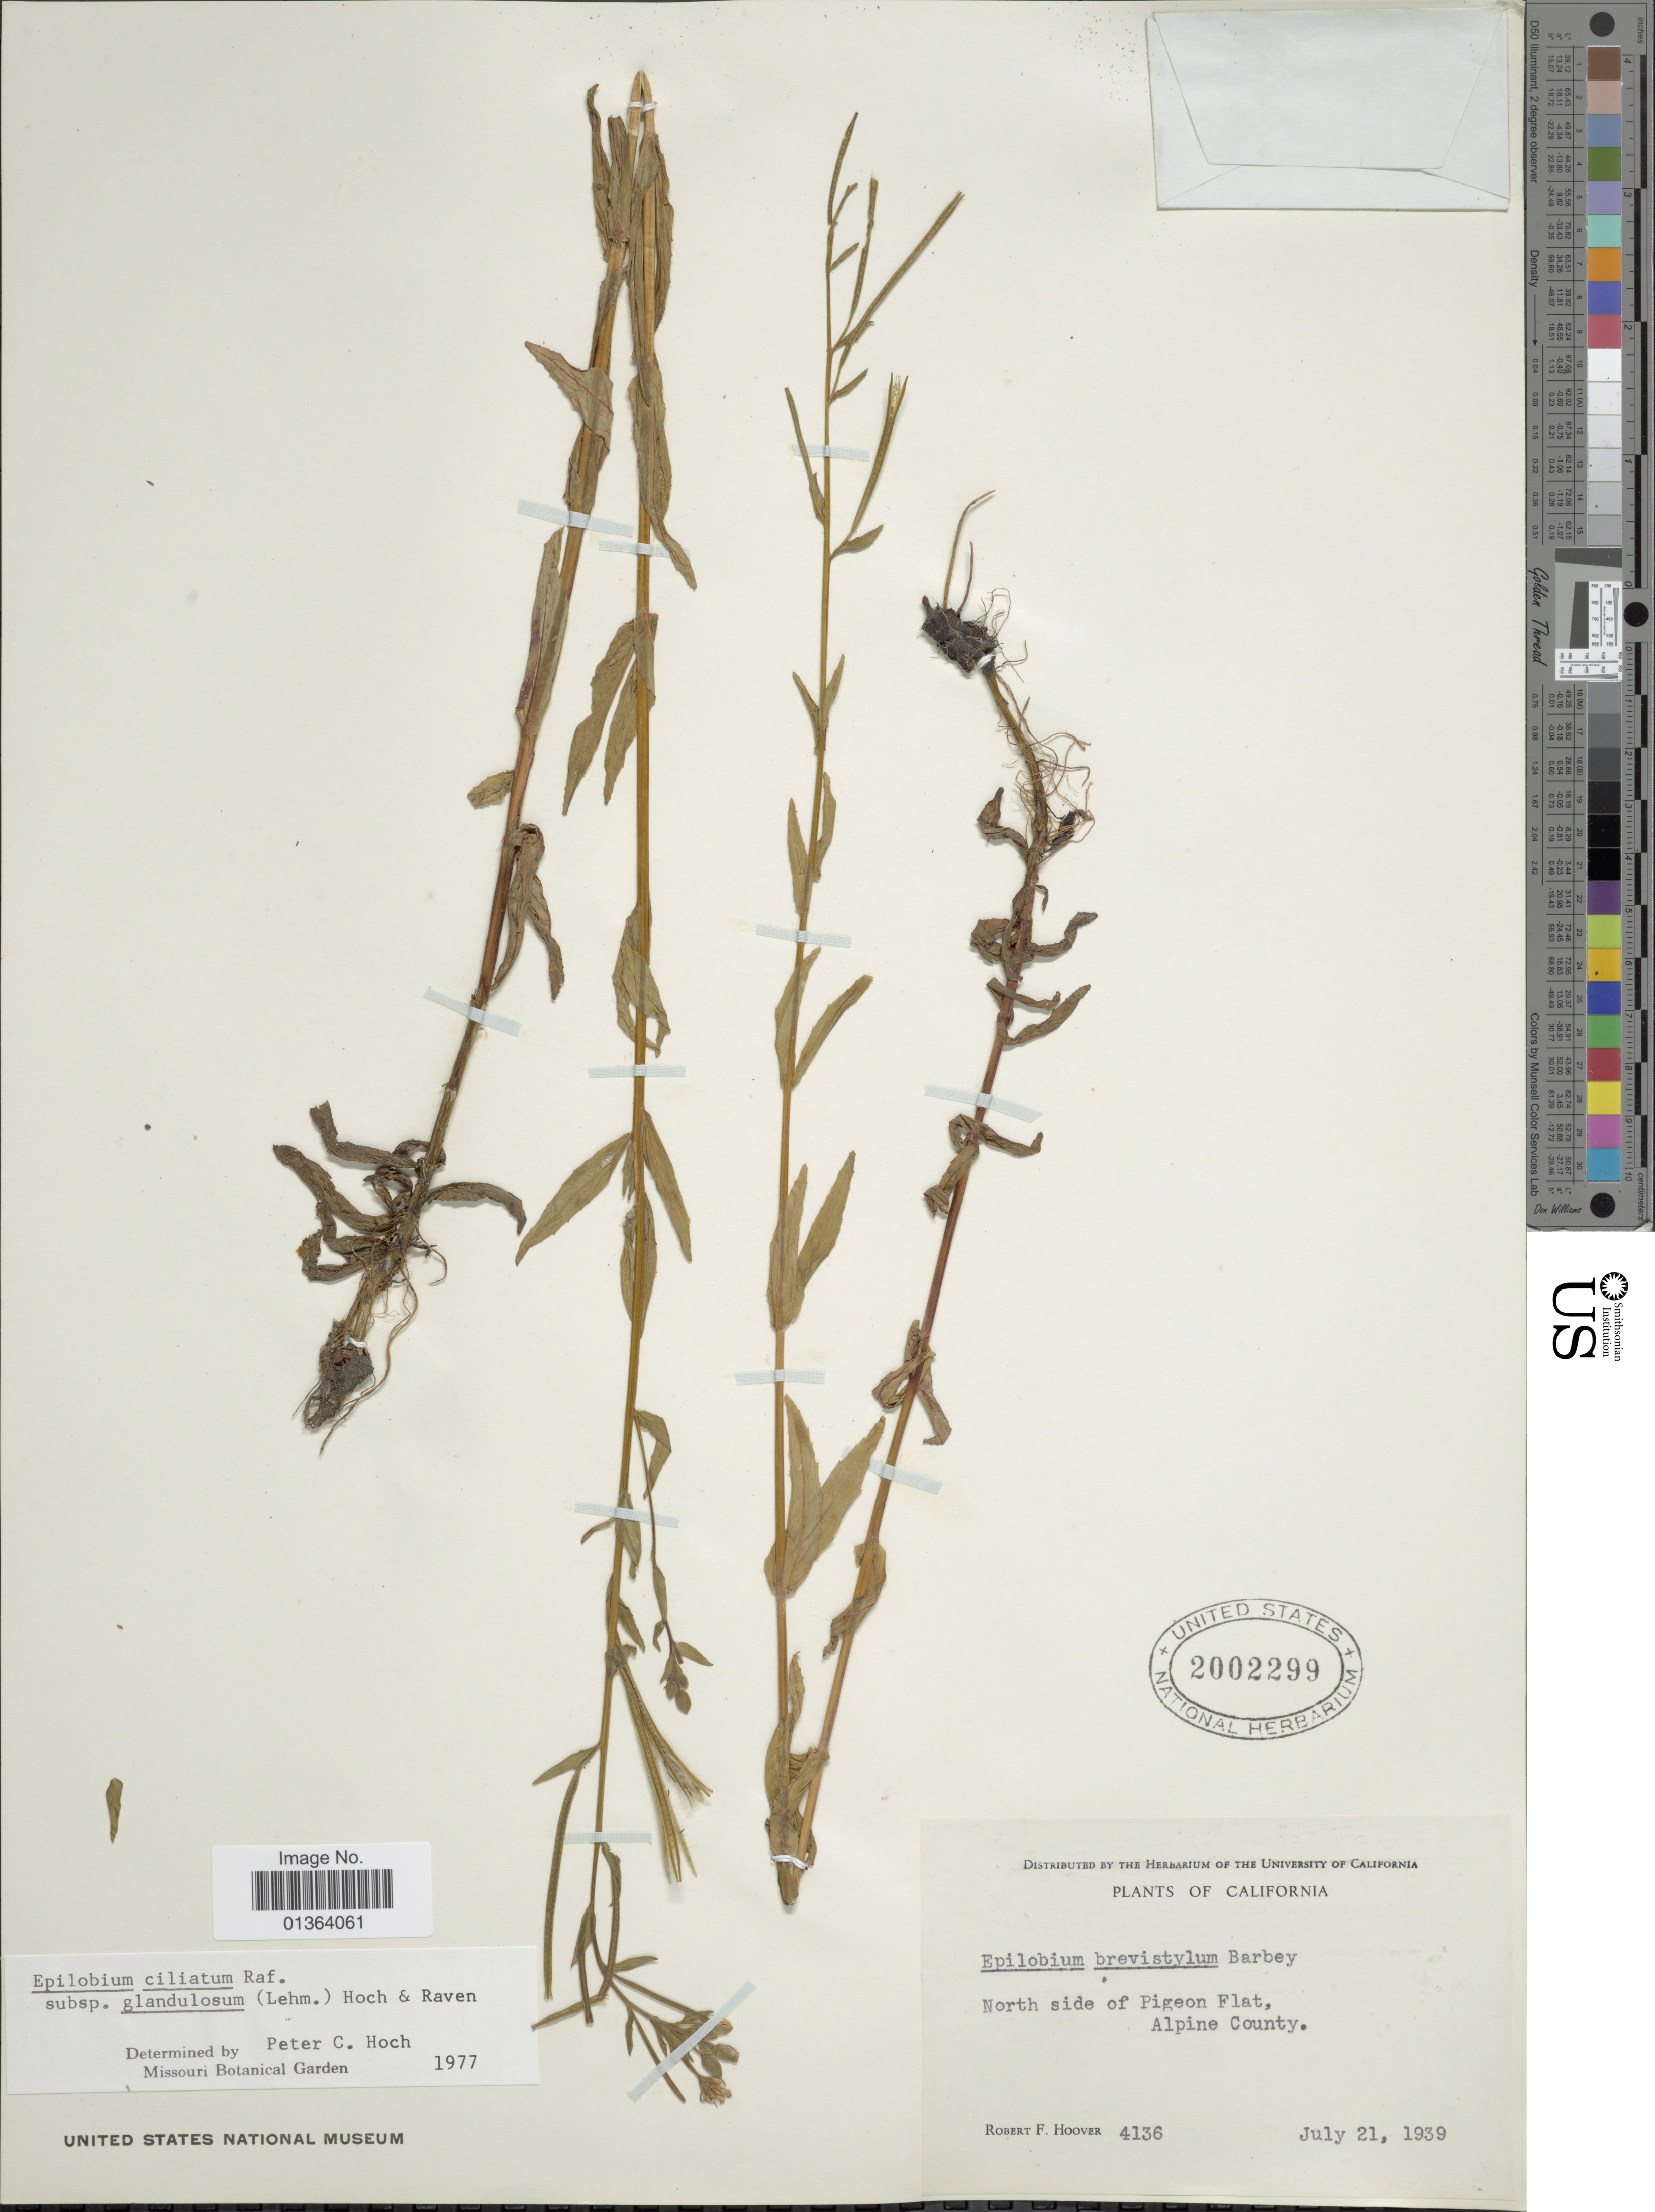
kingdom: Plantae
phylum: Tracheophyta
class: Magnoliopsida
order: Myrtales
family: Onagraceae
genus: Epilobium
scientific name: Epilobium ciliatum subsp. glandulosum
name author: (Lehm.) Hoch & P.H. Raven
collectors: R. F. Hoover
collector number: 4136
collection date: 1939-07-21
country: United States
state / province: California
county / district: Alpine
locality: North side of Pigeon Flat, Alpine County.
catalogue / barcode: US 2002299